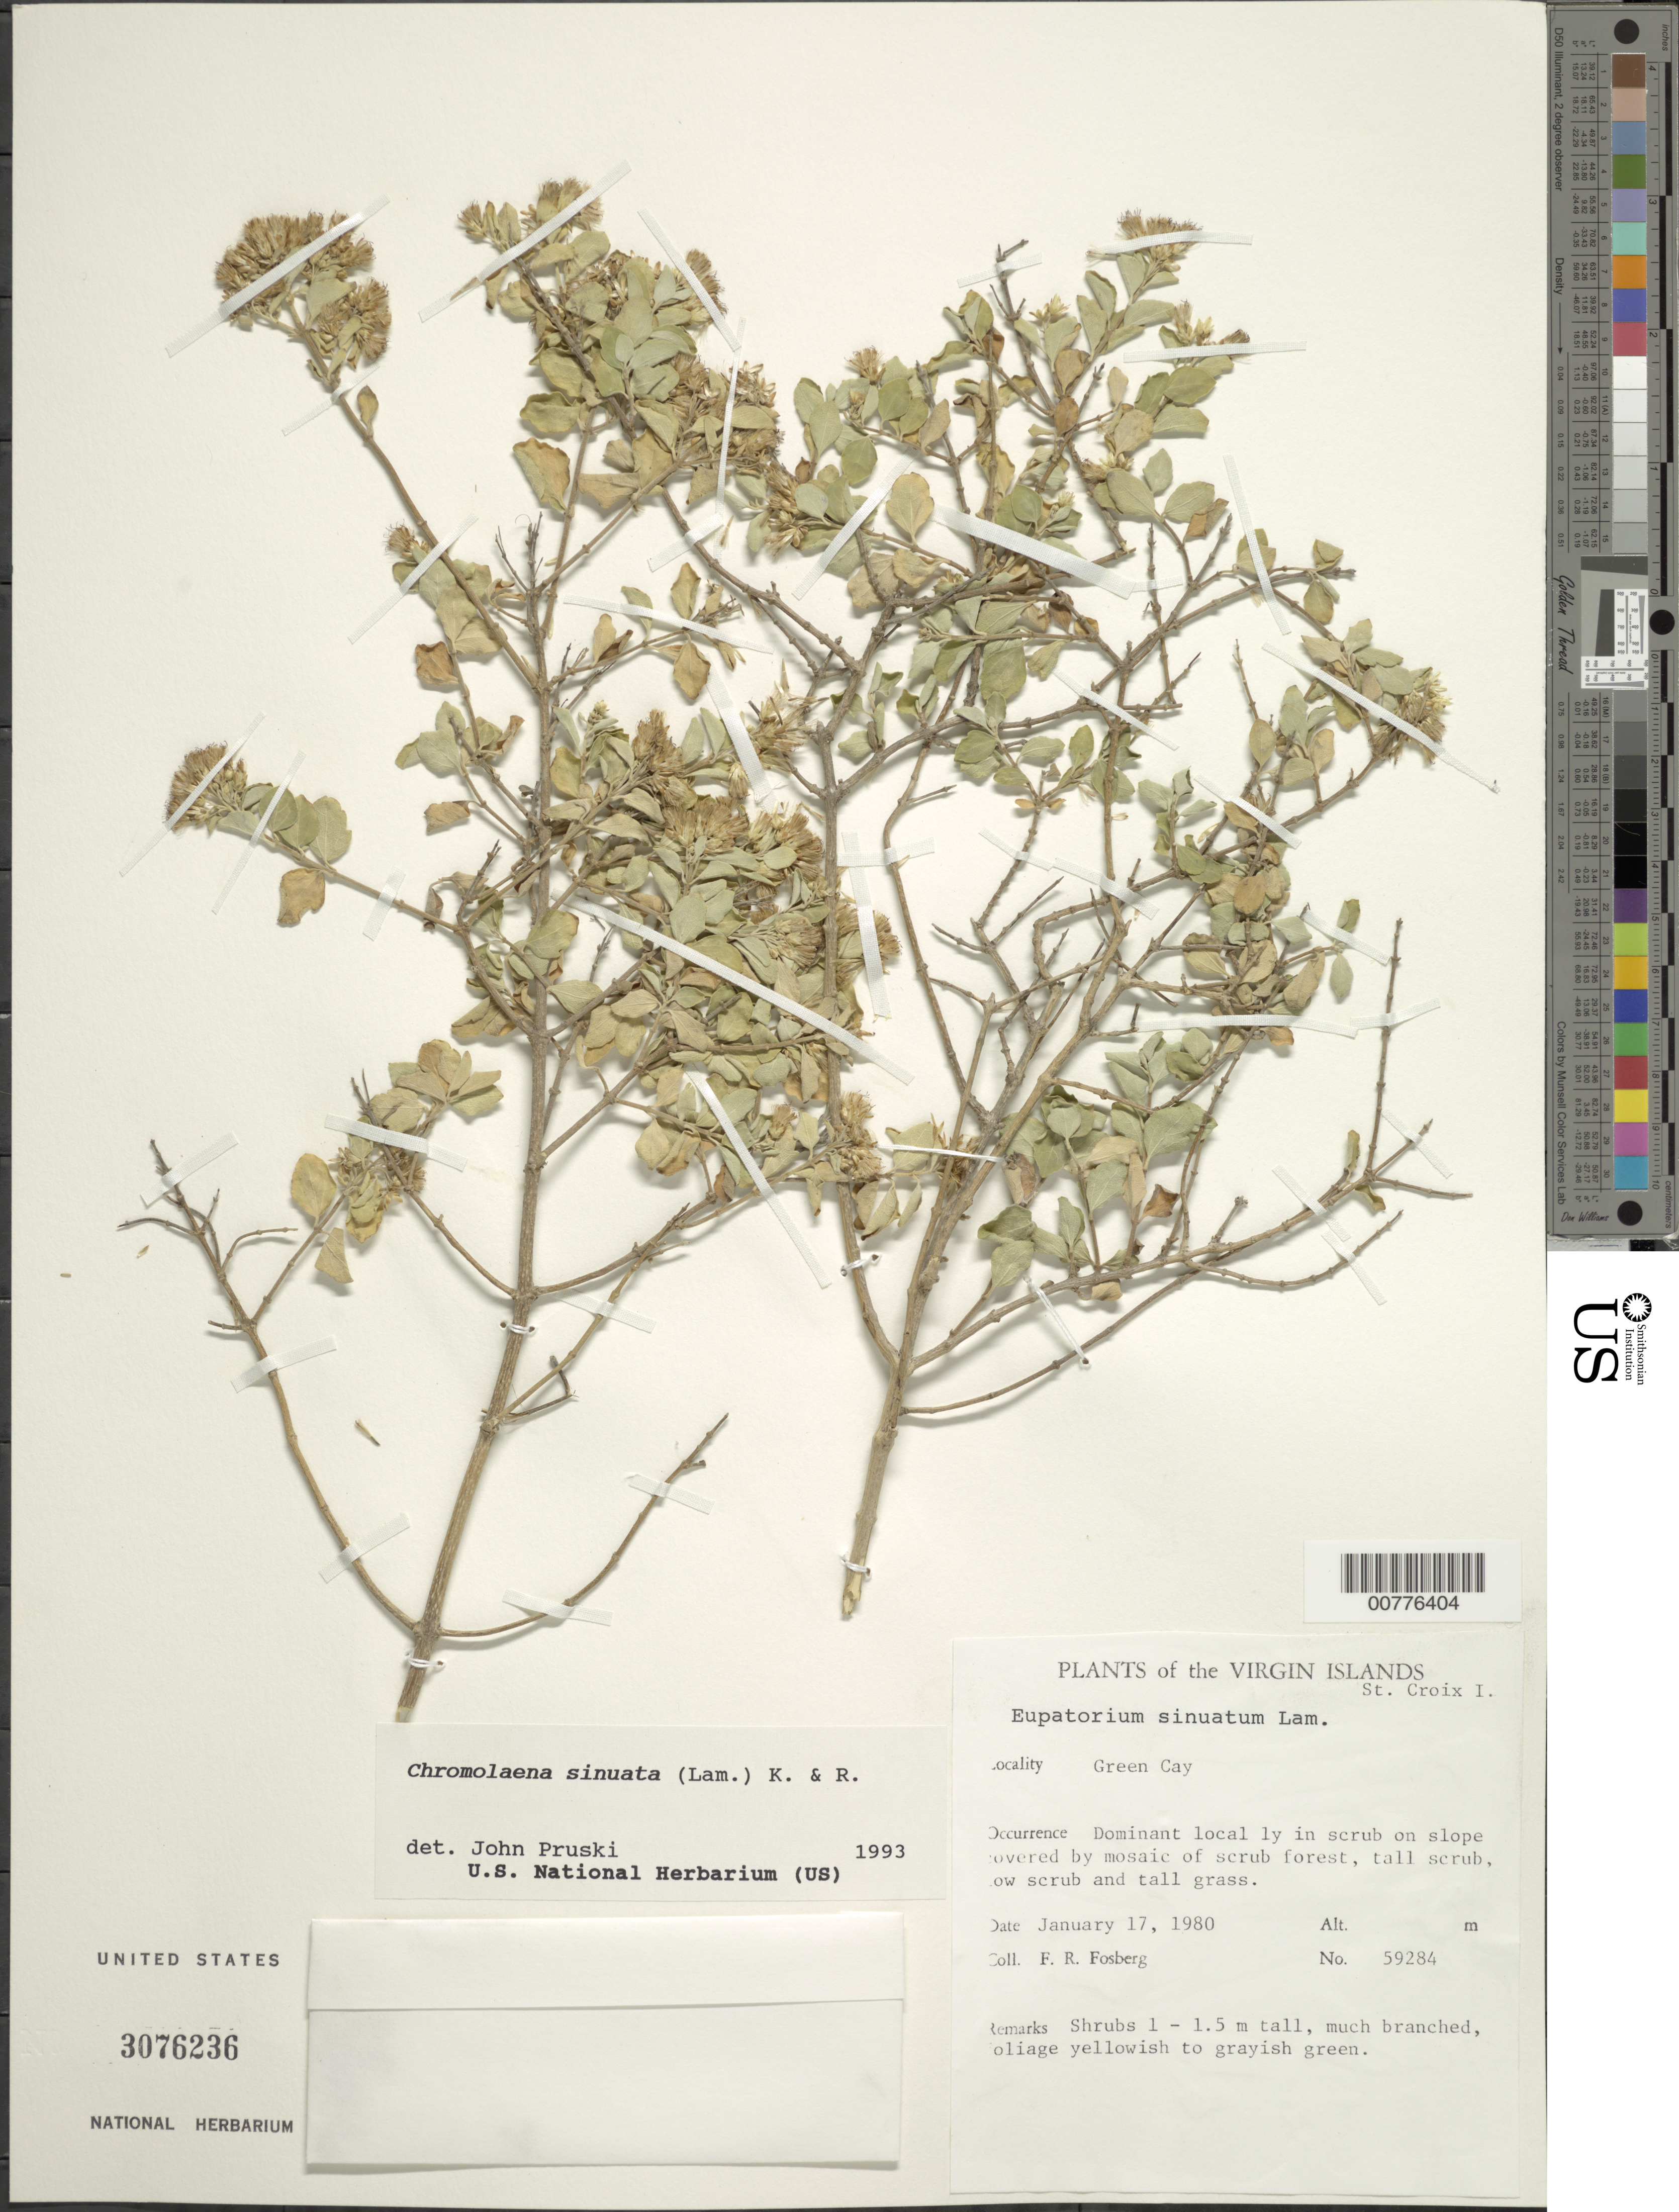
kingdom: Plantae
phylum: Tracheophyta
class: Magnoliopsida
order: Asterales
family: Asteraceae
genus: Chromolaena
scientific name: Chromolaena sinuata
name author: (Lam.) R.M. King & H. Rob.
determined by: Pruski, J. F.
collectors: F. R. Fosberg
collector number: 59284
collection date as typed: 17 Jan 1980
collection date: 1980-01-17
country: U.S. Virgin Islands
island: St. Croix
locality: Green Cay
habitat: Dominant local in scrub on slope covered by mosaic of scrub forest, tall scrub, low scrub and tall grass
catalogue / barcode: US 3076236